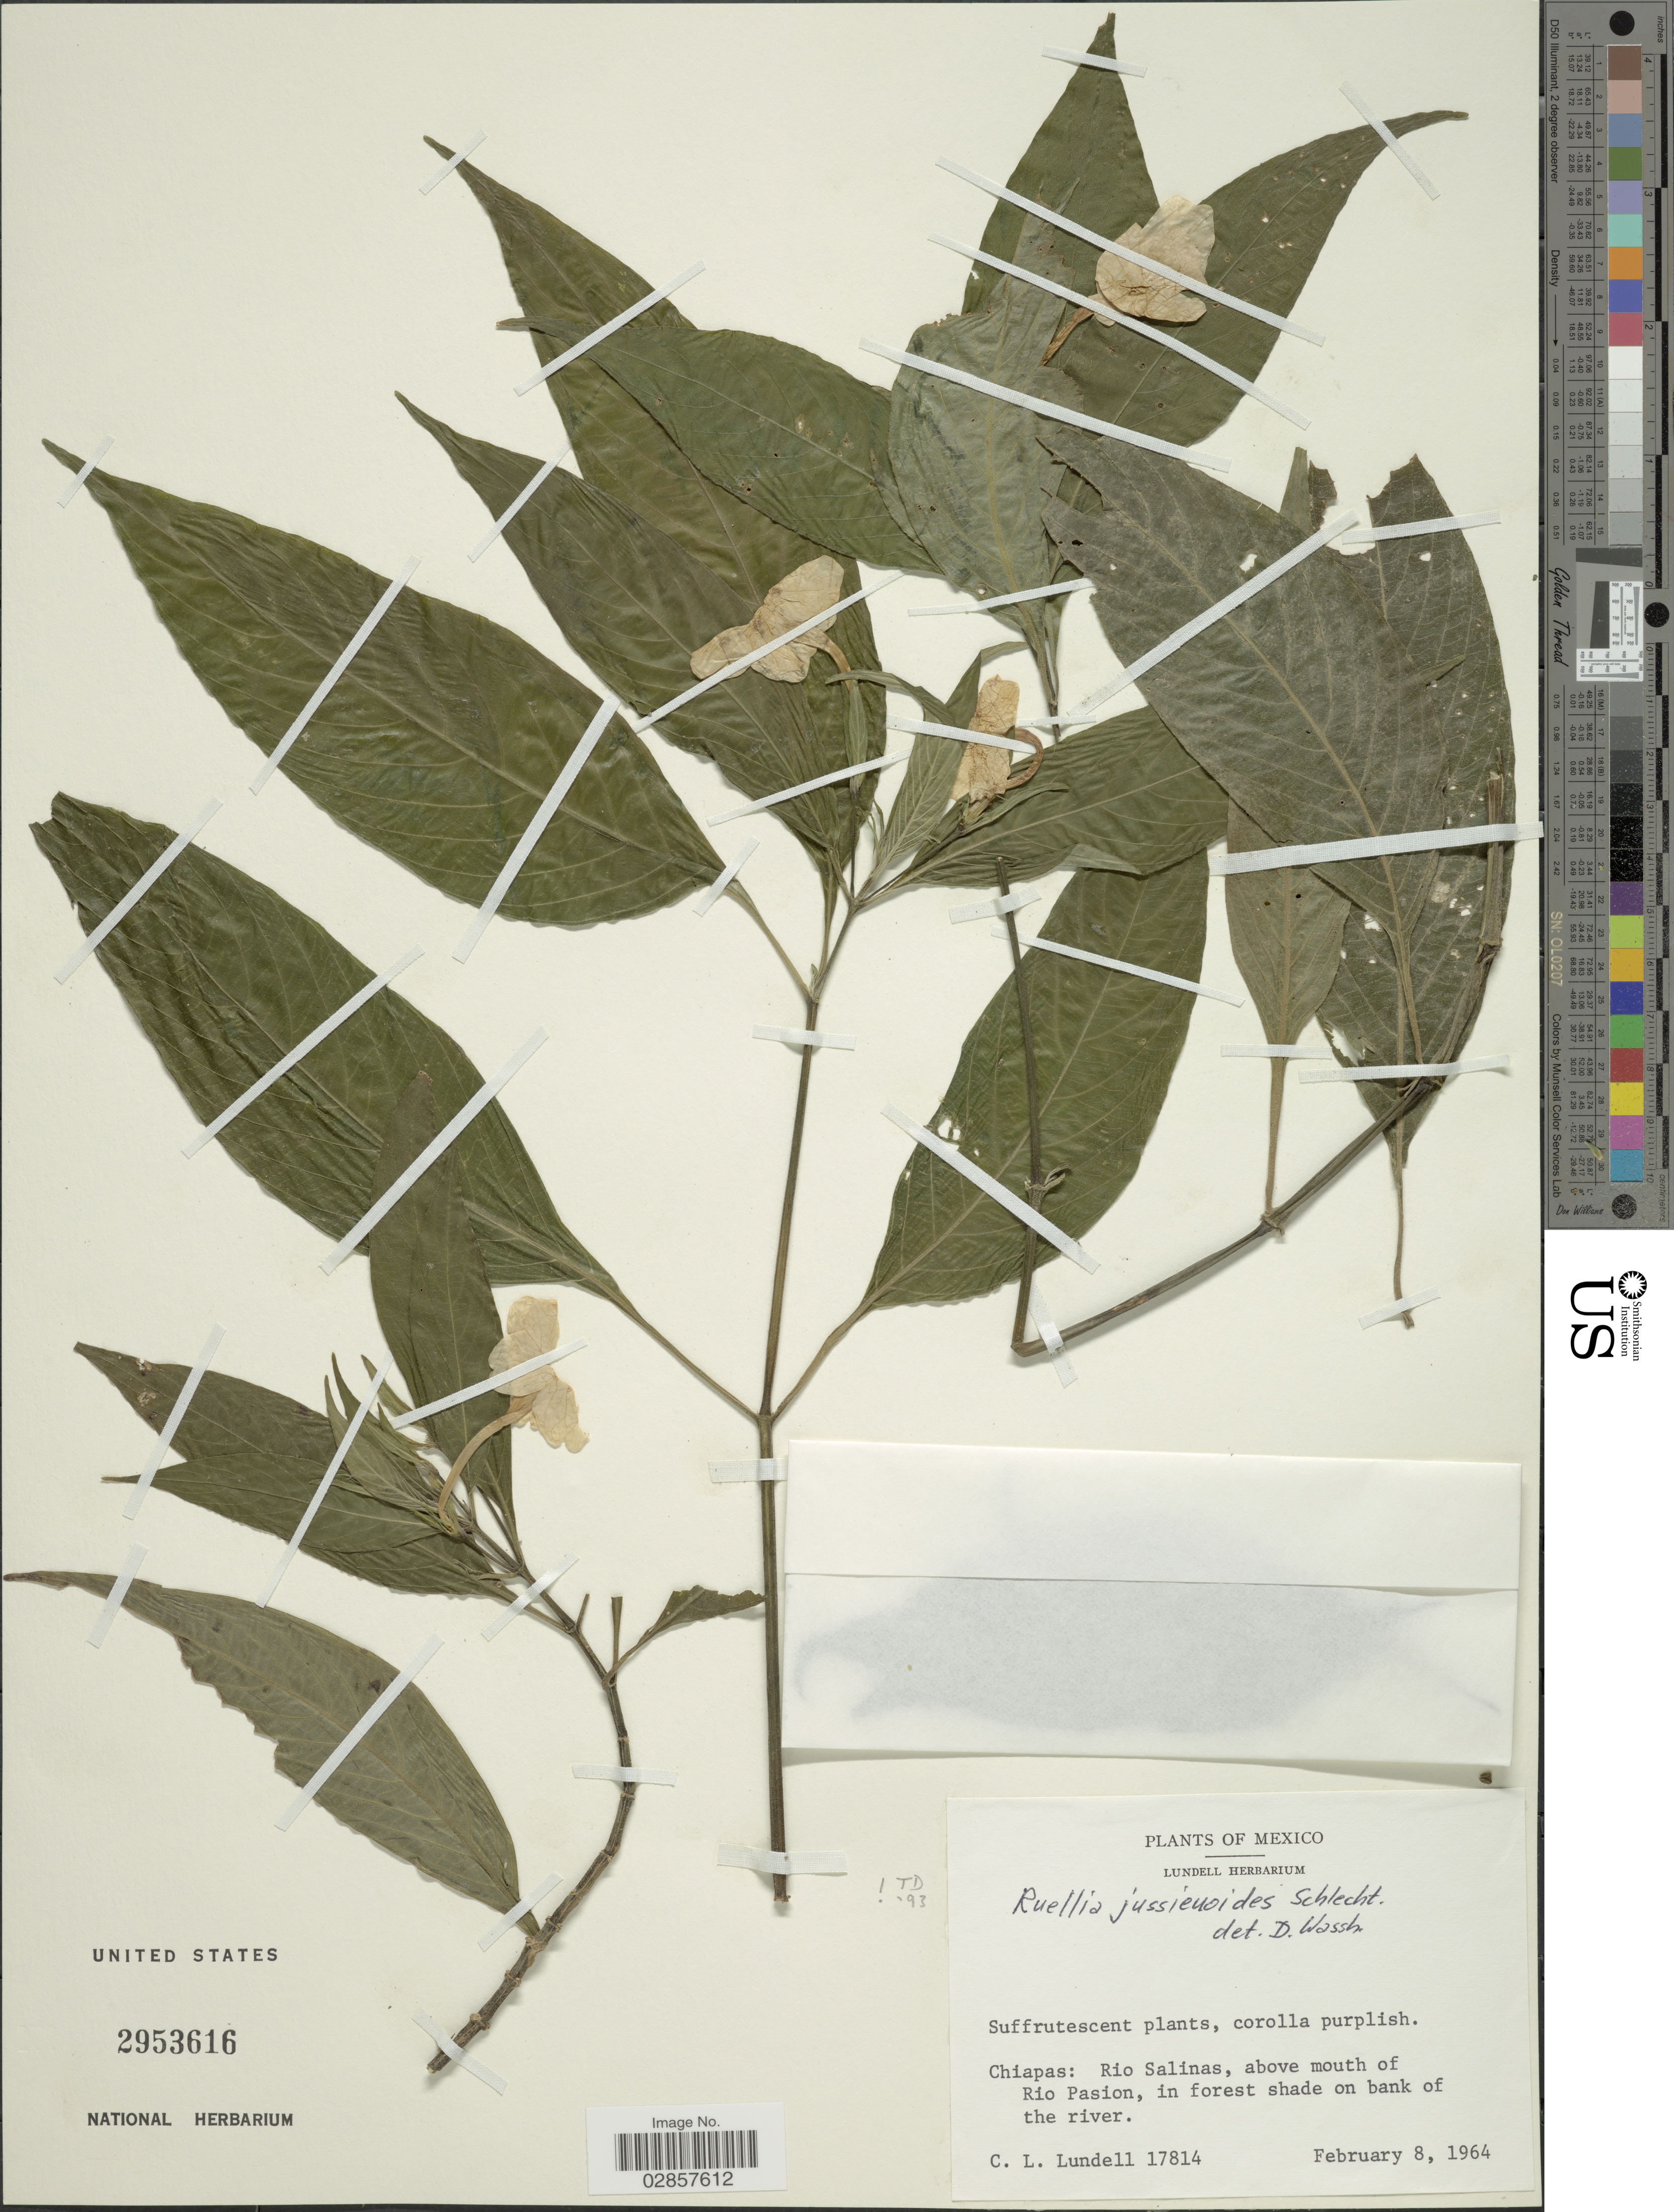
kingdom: Plantae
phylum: Tracheophyta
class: Magnoliopsida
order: Lamiales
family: Acanthaceae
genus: Ruellia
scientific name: Ruellia jussieuoides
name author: Schltdl. & Cham.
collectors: C. L. Lundell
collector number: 17814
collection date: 1964-02-08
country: Mexico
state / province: Chiapas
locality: Rio Salinas, above mouth of Rio Pasion, in forest shade on bank of the river.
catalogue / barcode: US 2953616